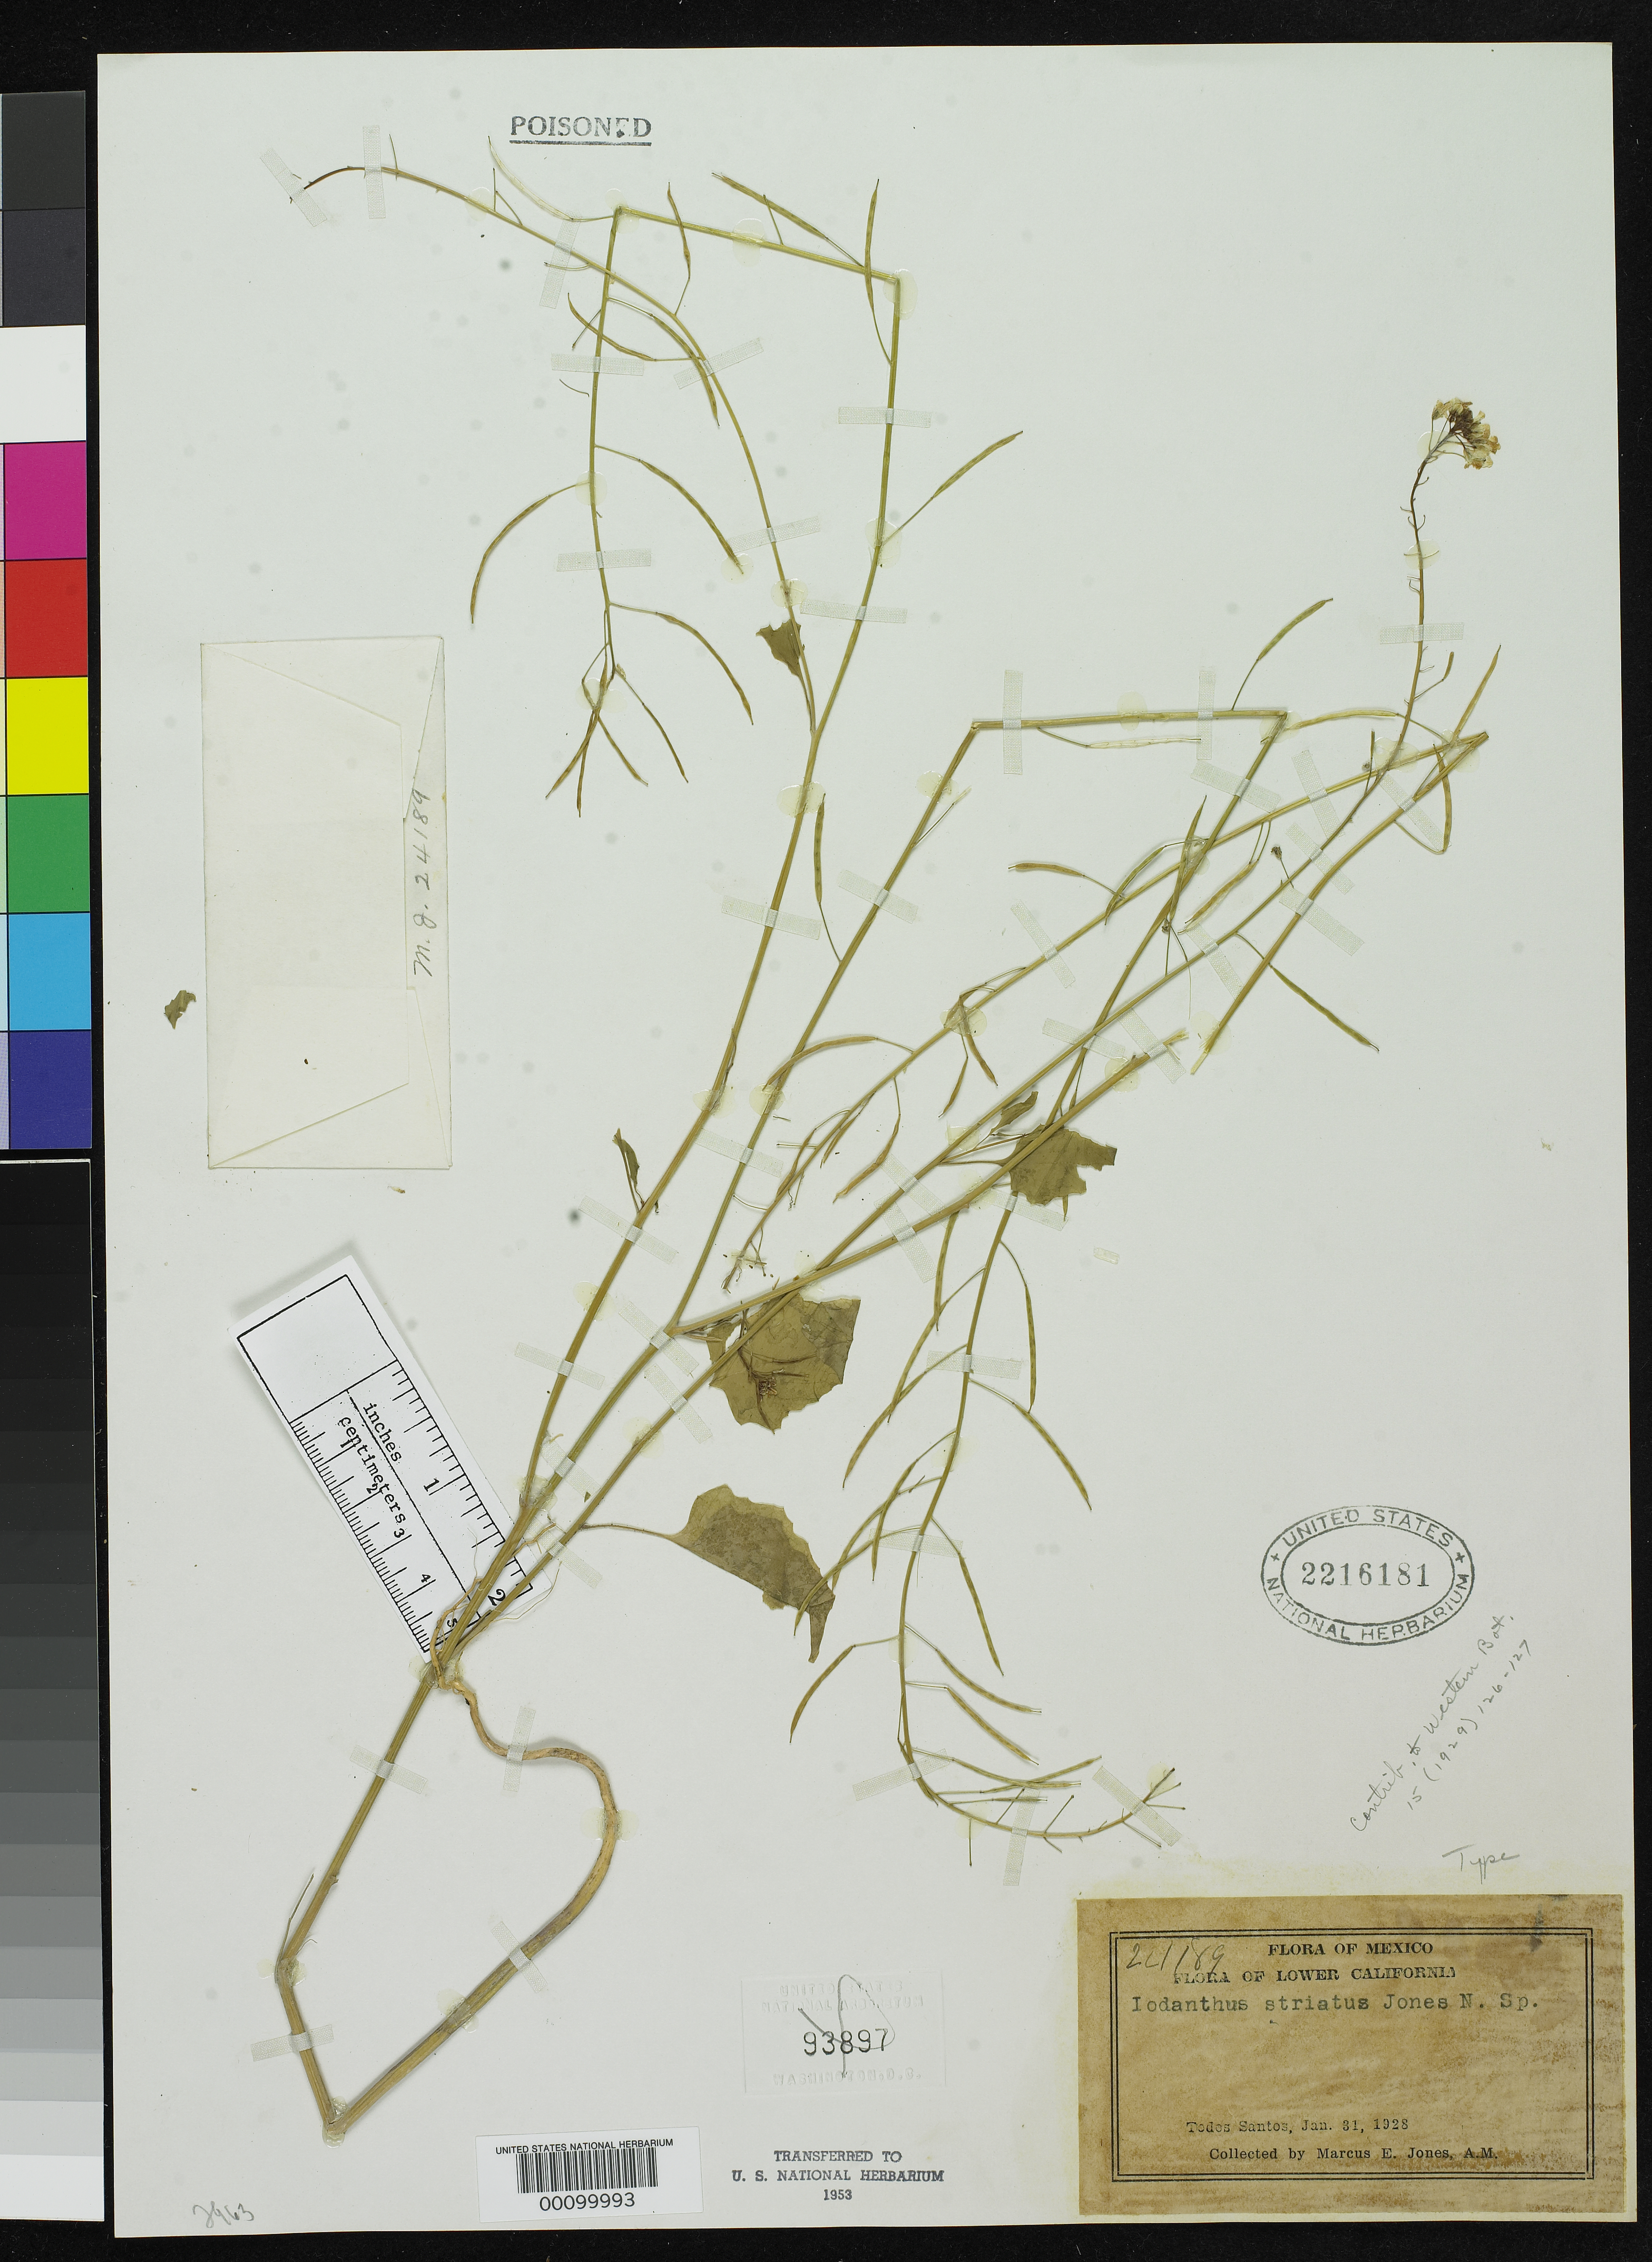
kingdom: Plantae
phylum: Tracheophyta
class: Magnoliopsida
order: Brassicales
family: Brassicaceae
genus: Iodanthus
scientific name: Iodanthus striatus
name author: M.E. Jones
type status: Isosyntype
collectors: M. E. Jones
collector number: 24189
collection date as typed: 17 Feb 1928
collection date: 1928-02-17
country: Mexico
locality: E of Monserrat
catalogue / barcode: US 2216181